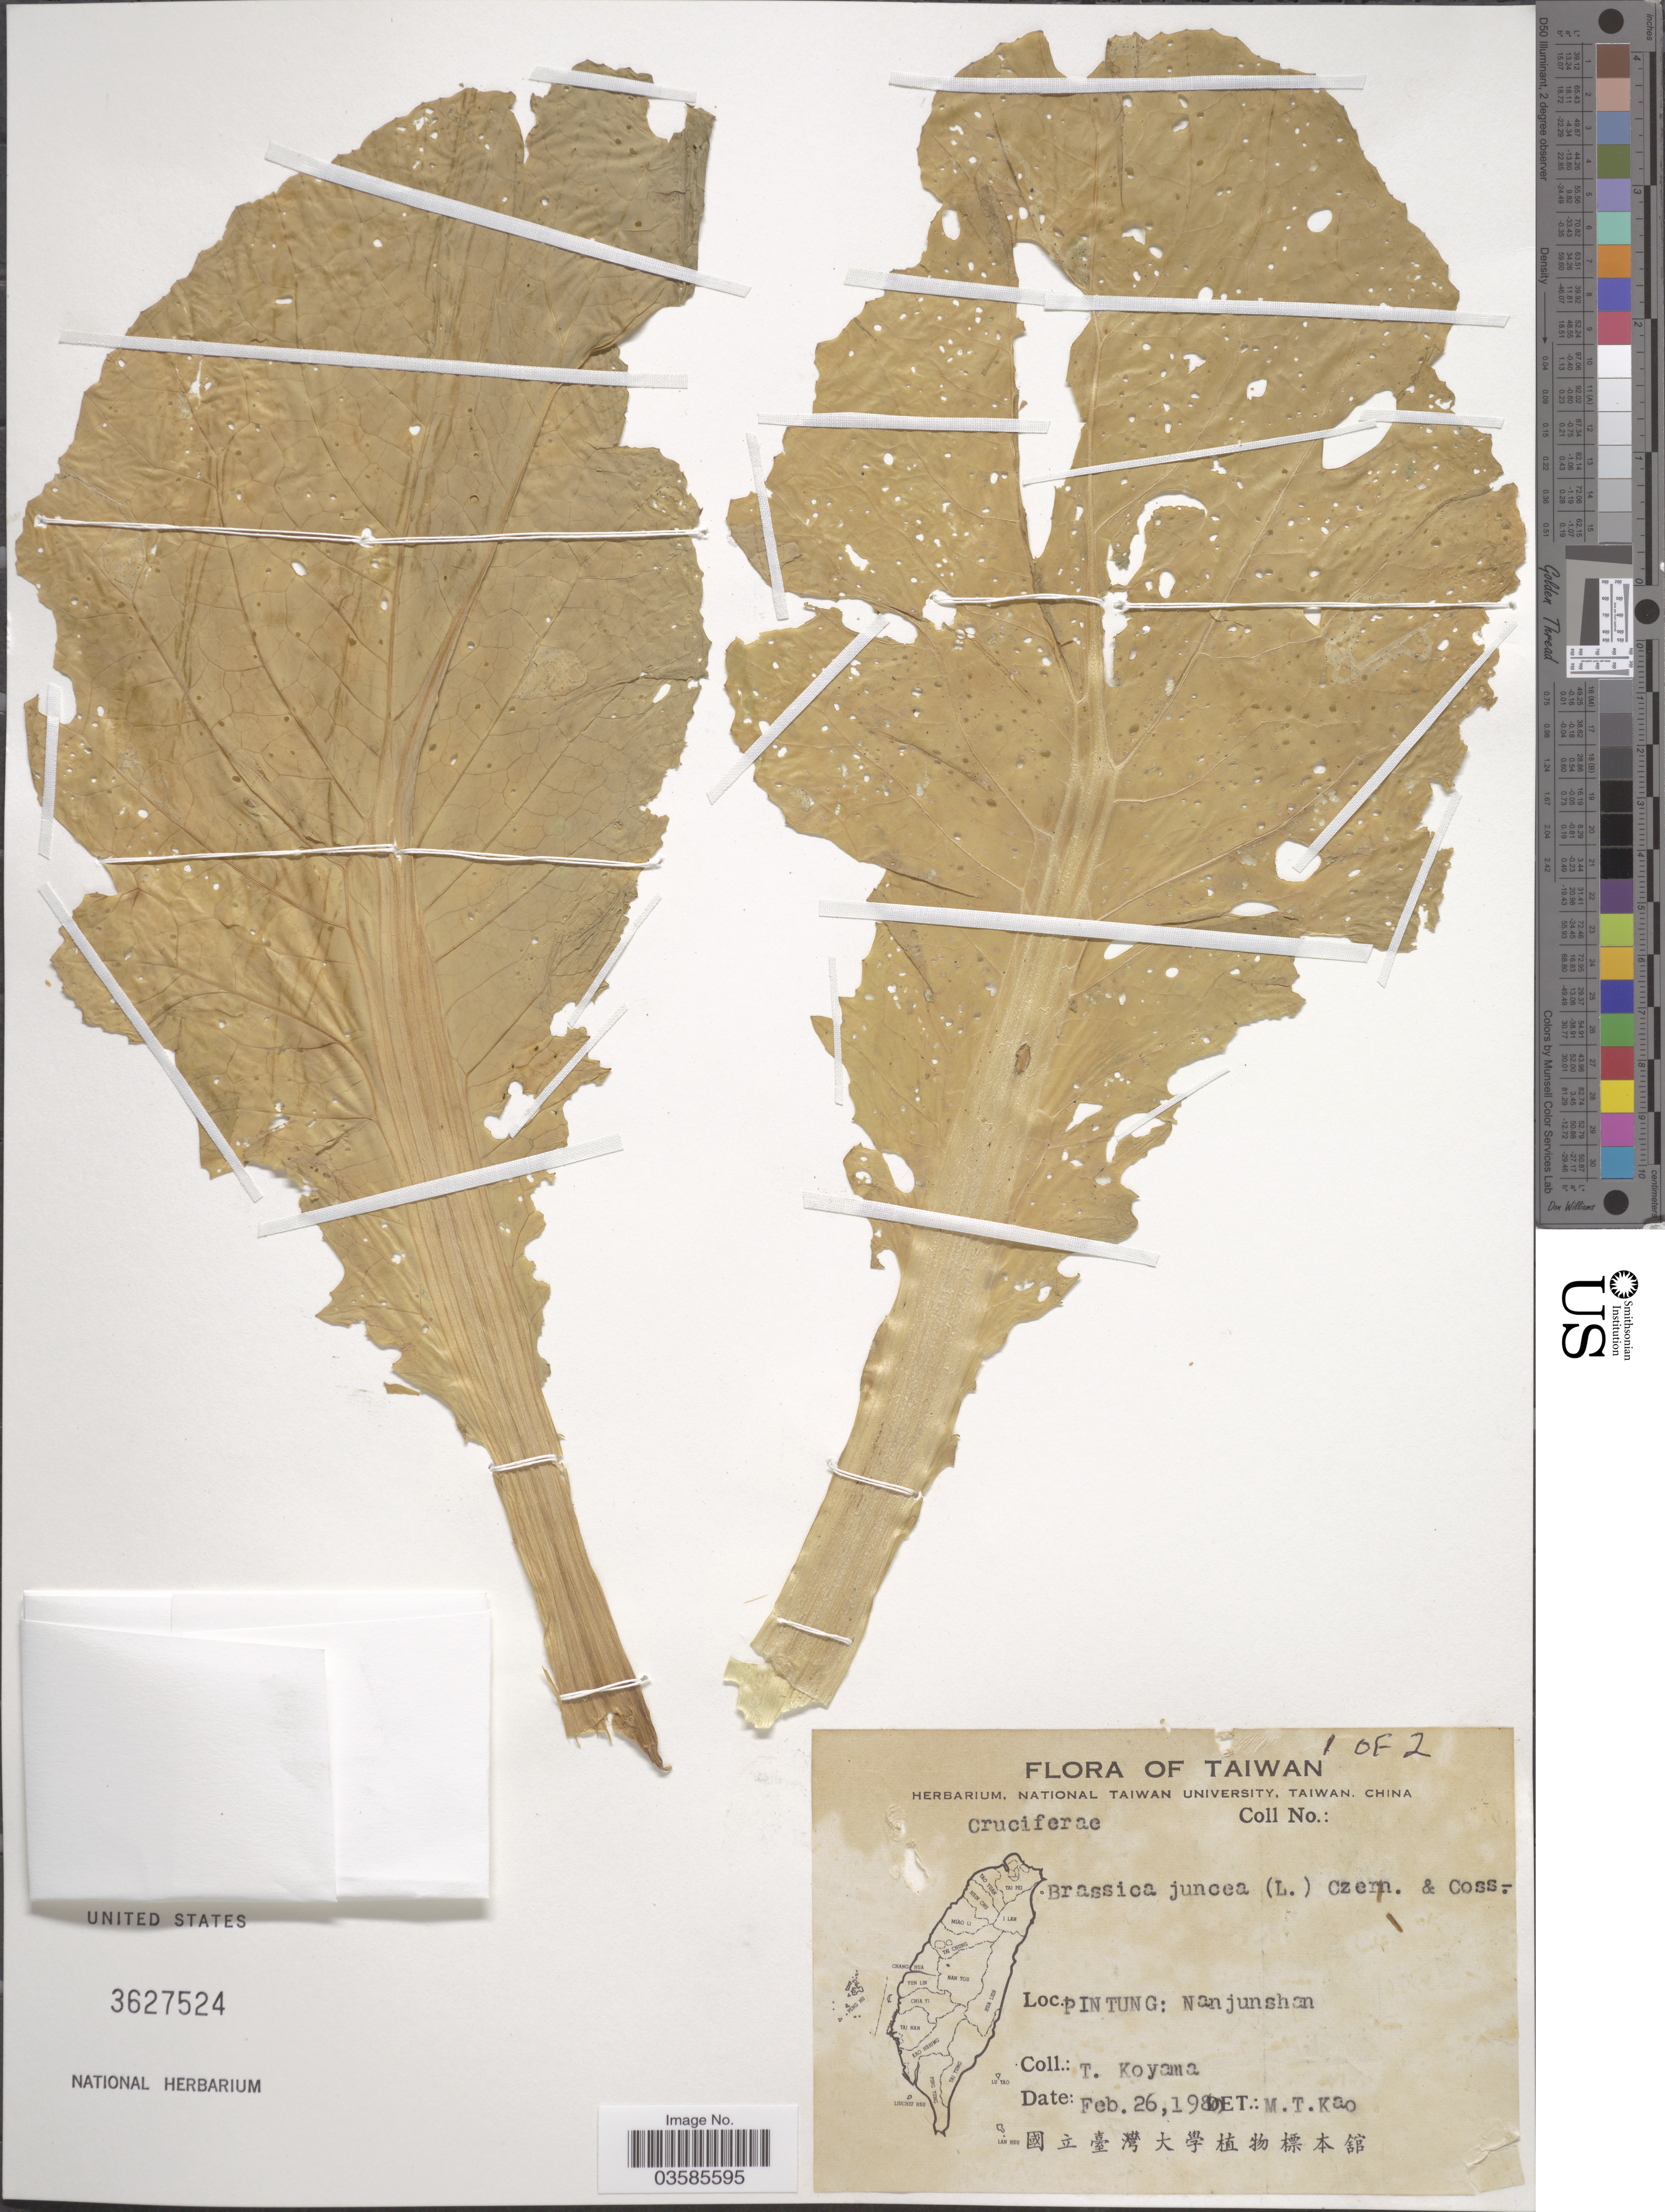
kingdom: Plantae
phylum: Tracheophyta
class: Magnoliopsida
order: Brassicales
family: Brassicaceae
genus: Brassica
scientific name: Brassica juncea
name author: (L.) Czern.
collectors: T. Koyama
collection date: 1980-02-26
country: Taiwan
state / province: Pingtung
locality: Nanjunshan.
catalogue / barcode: US 3627524